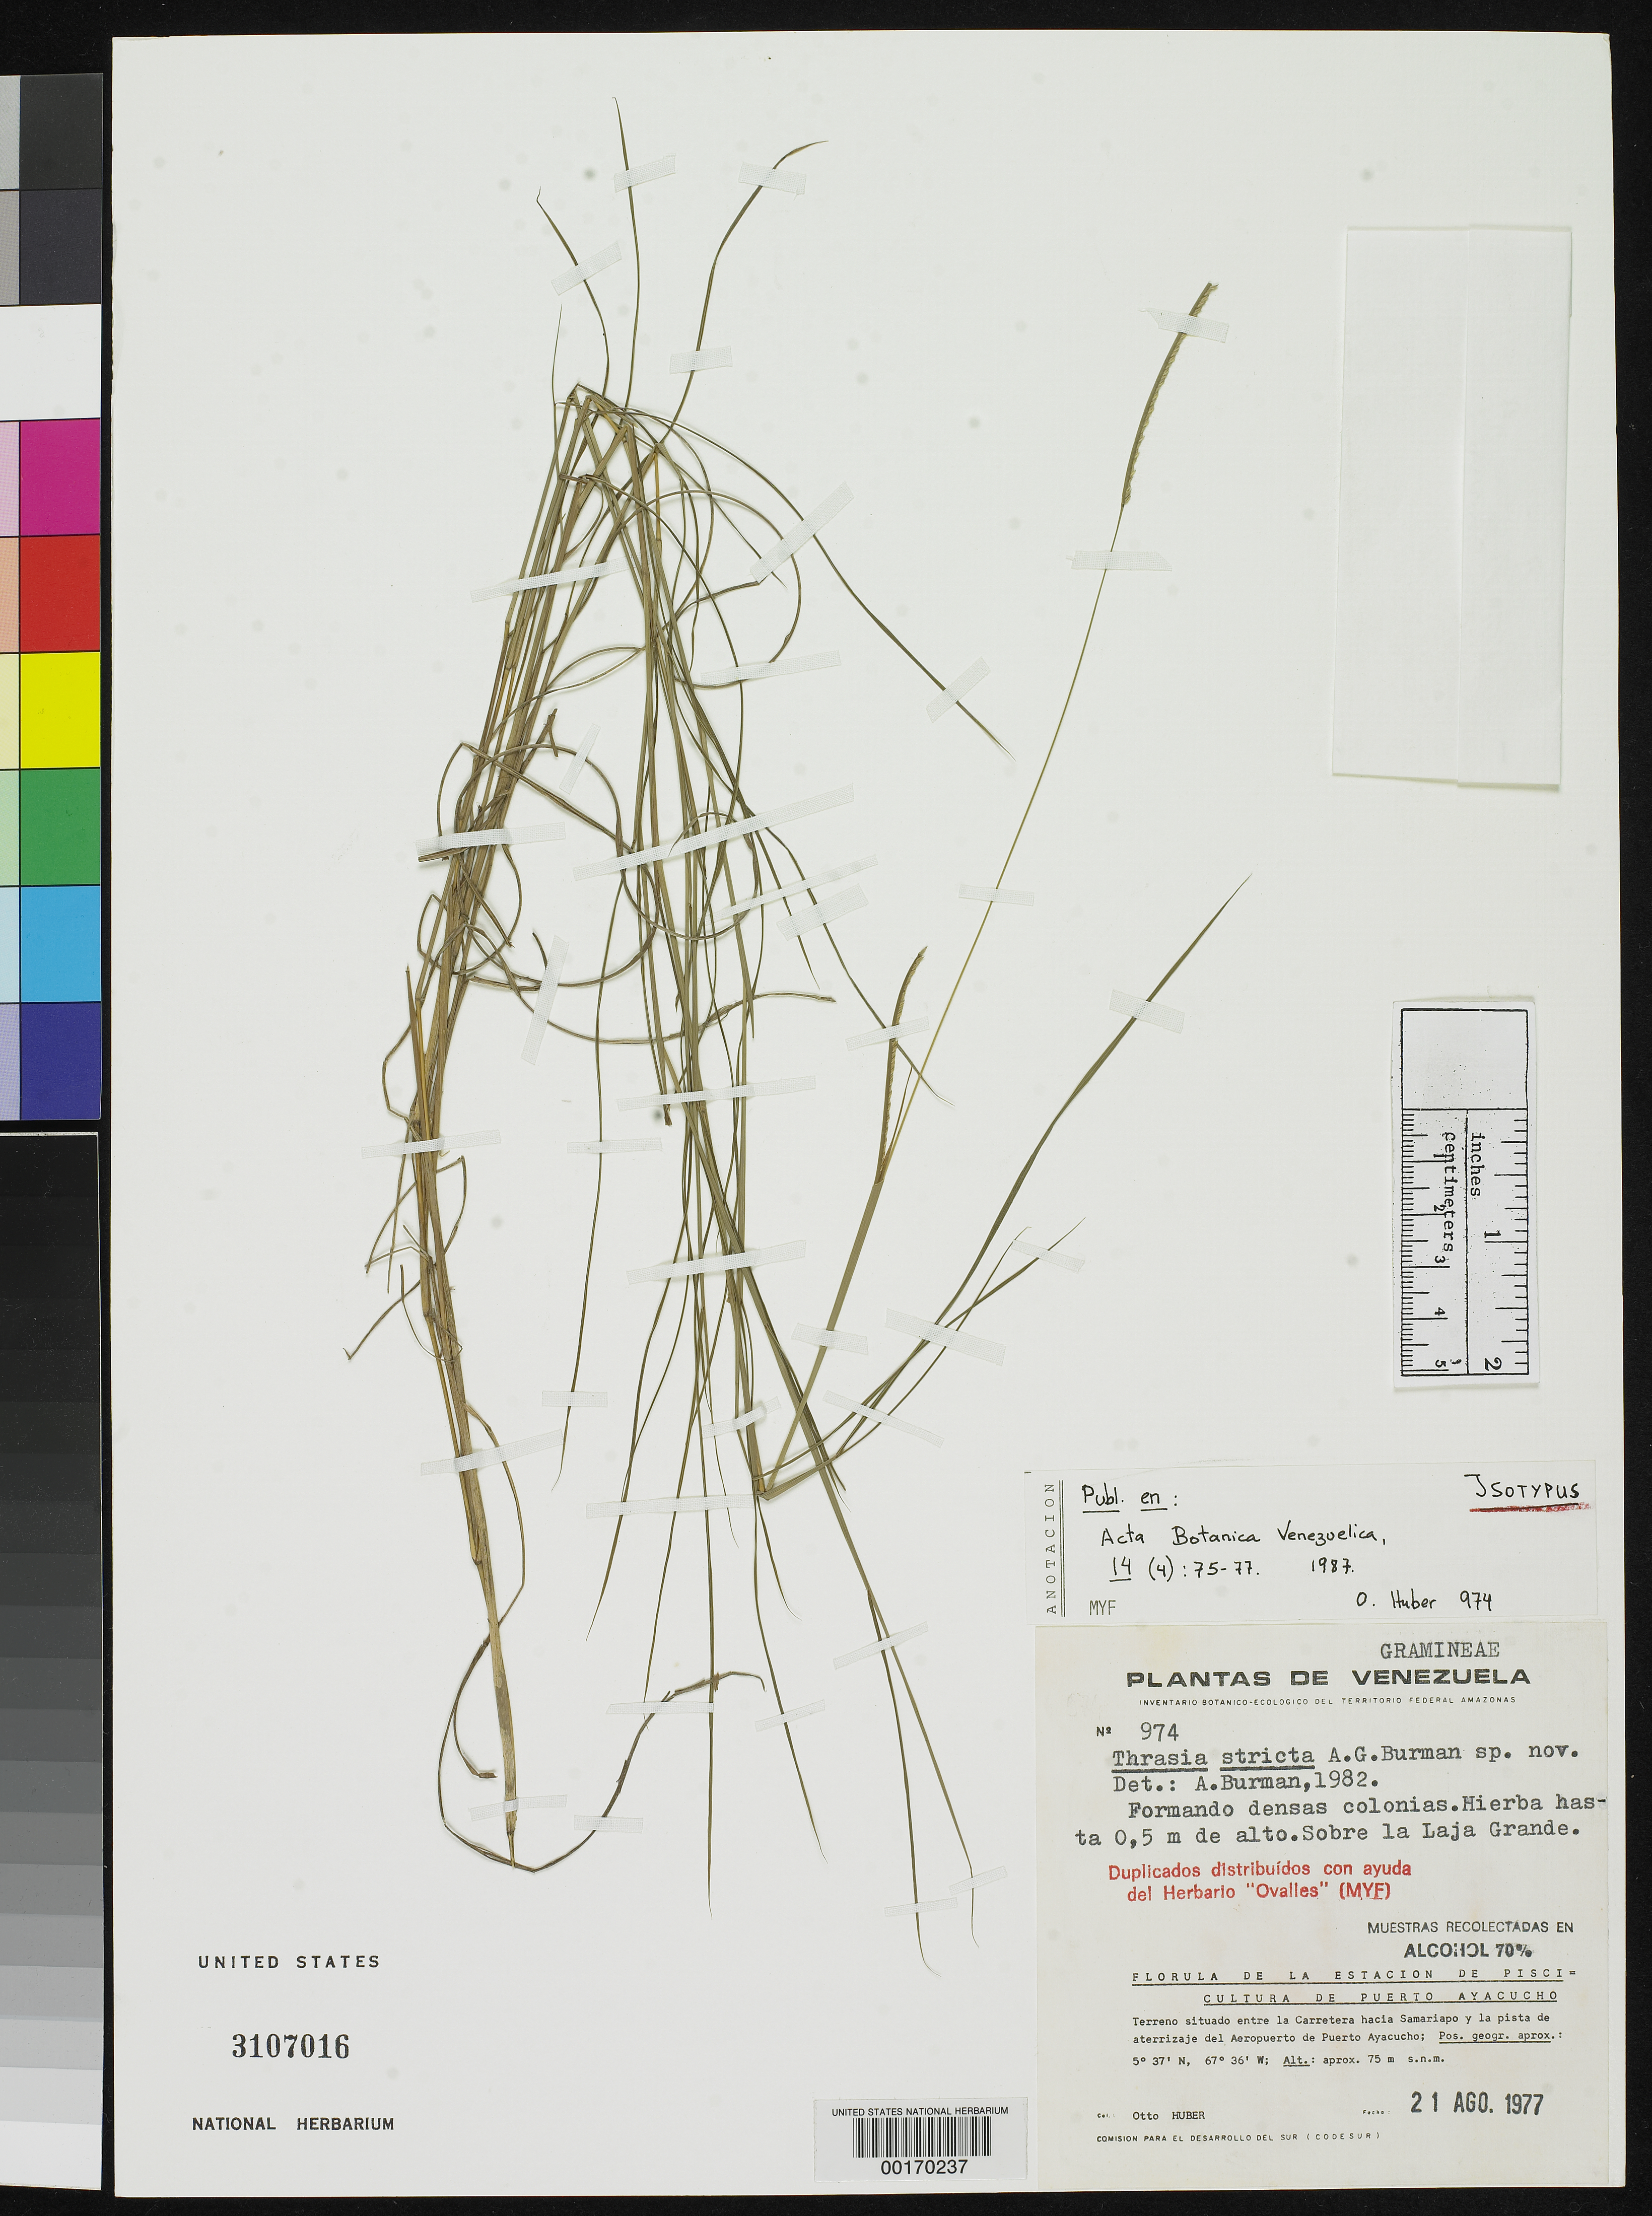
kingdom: Plantae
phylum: Tracheophyta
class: Liliopsida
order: Poales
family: Poaceae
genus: Thrasya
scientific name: Thrasya stricta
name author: A.G. Burm.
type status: Isotype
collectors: O. Huber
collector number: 974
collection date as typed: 21 Aug 1977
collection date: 1977-08-21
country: Venezuela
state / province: Amazonas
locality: Terreno situado entre la Carretera hacia Samariapo y la pista de aterrizaje del Aeropuerto de Puerto Ayacucho.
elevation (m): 75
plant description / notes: Currently accepted name as cited by S. Denham, Ann. Missouri Bot. Gard. 92: 505 (2005).; Also a type of Paspalum huberi S. Denham, nom. nov. (non Paspalum strictum Pers.).; Replacement name for Thrasya stricta A.G. Burman (1985), non Paspalum strictum Pers. (1805).; Also a type of Thrasya stricta A.G. Burman (non Paspalum strictum Pers.).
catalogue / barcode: US 3107016